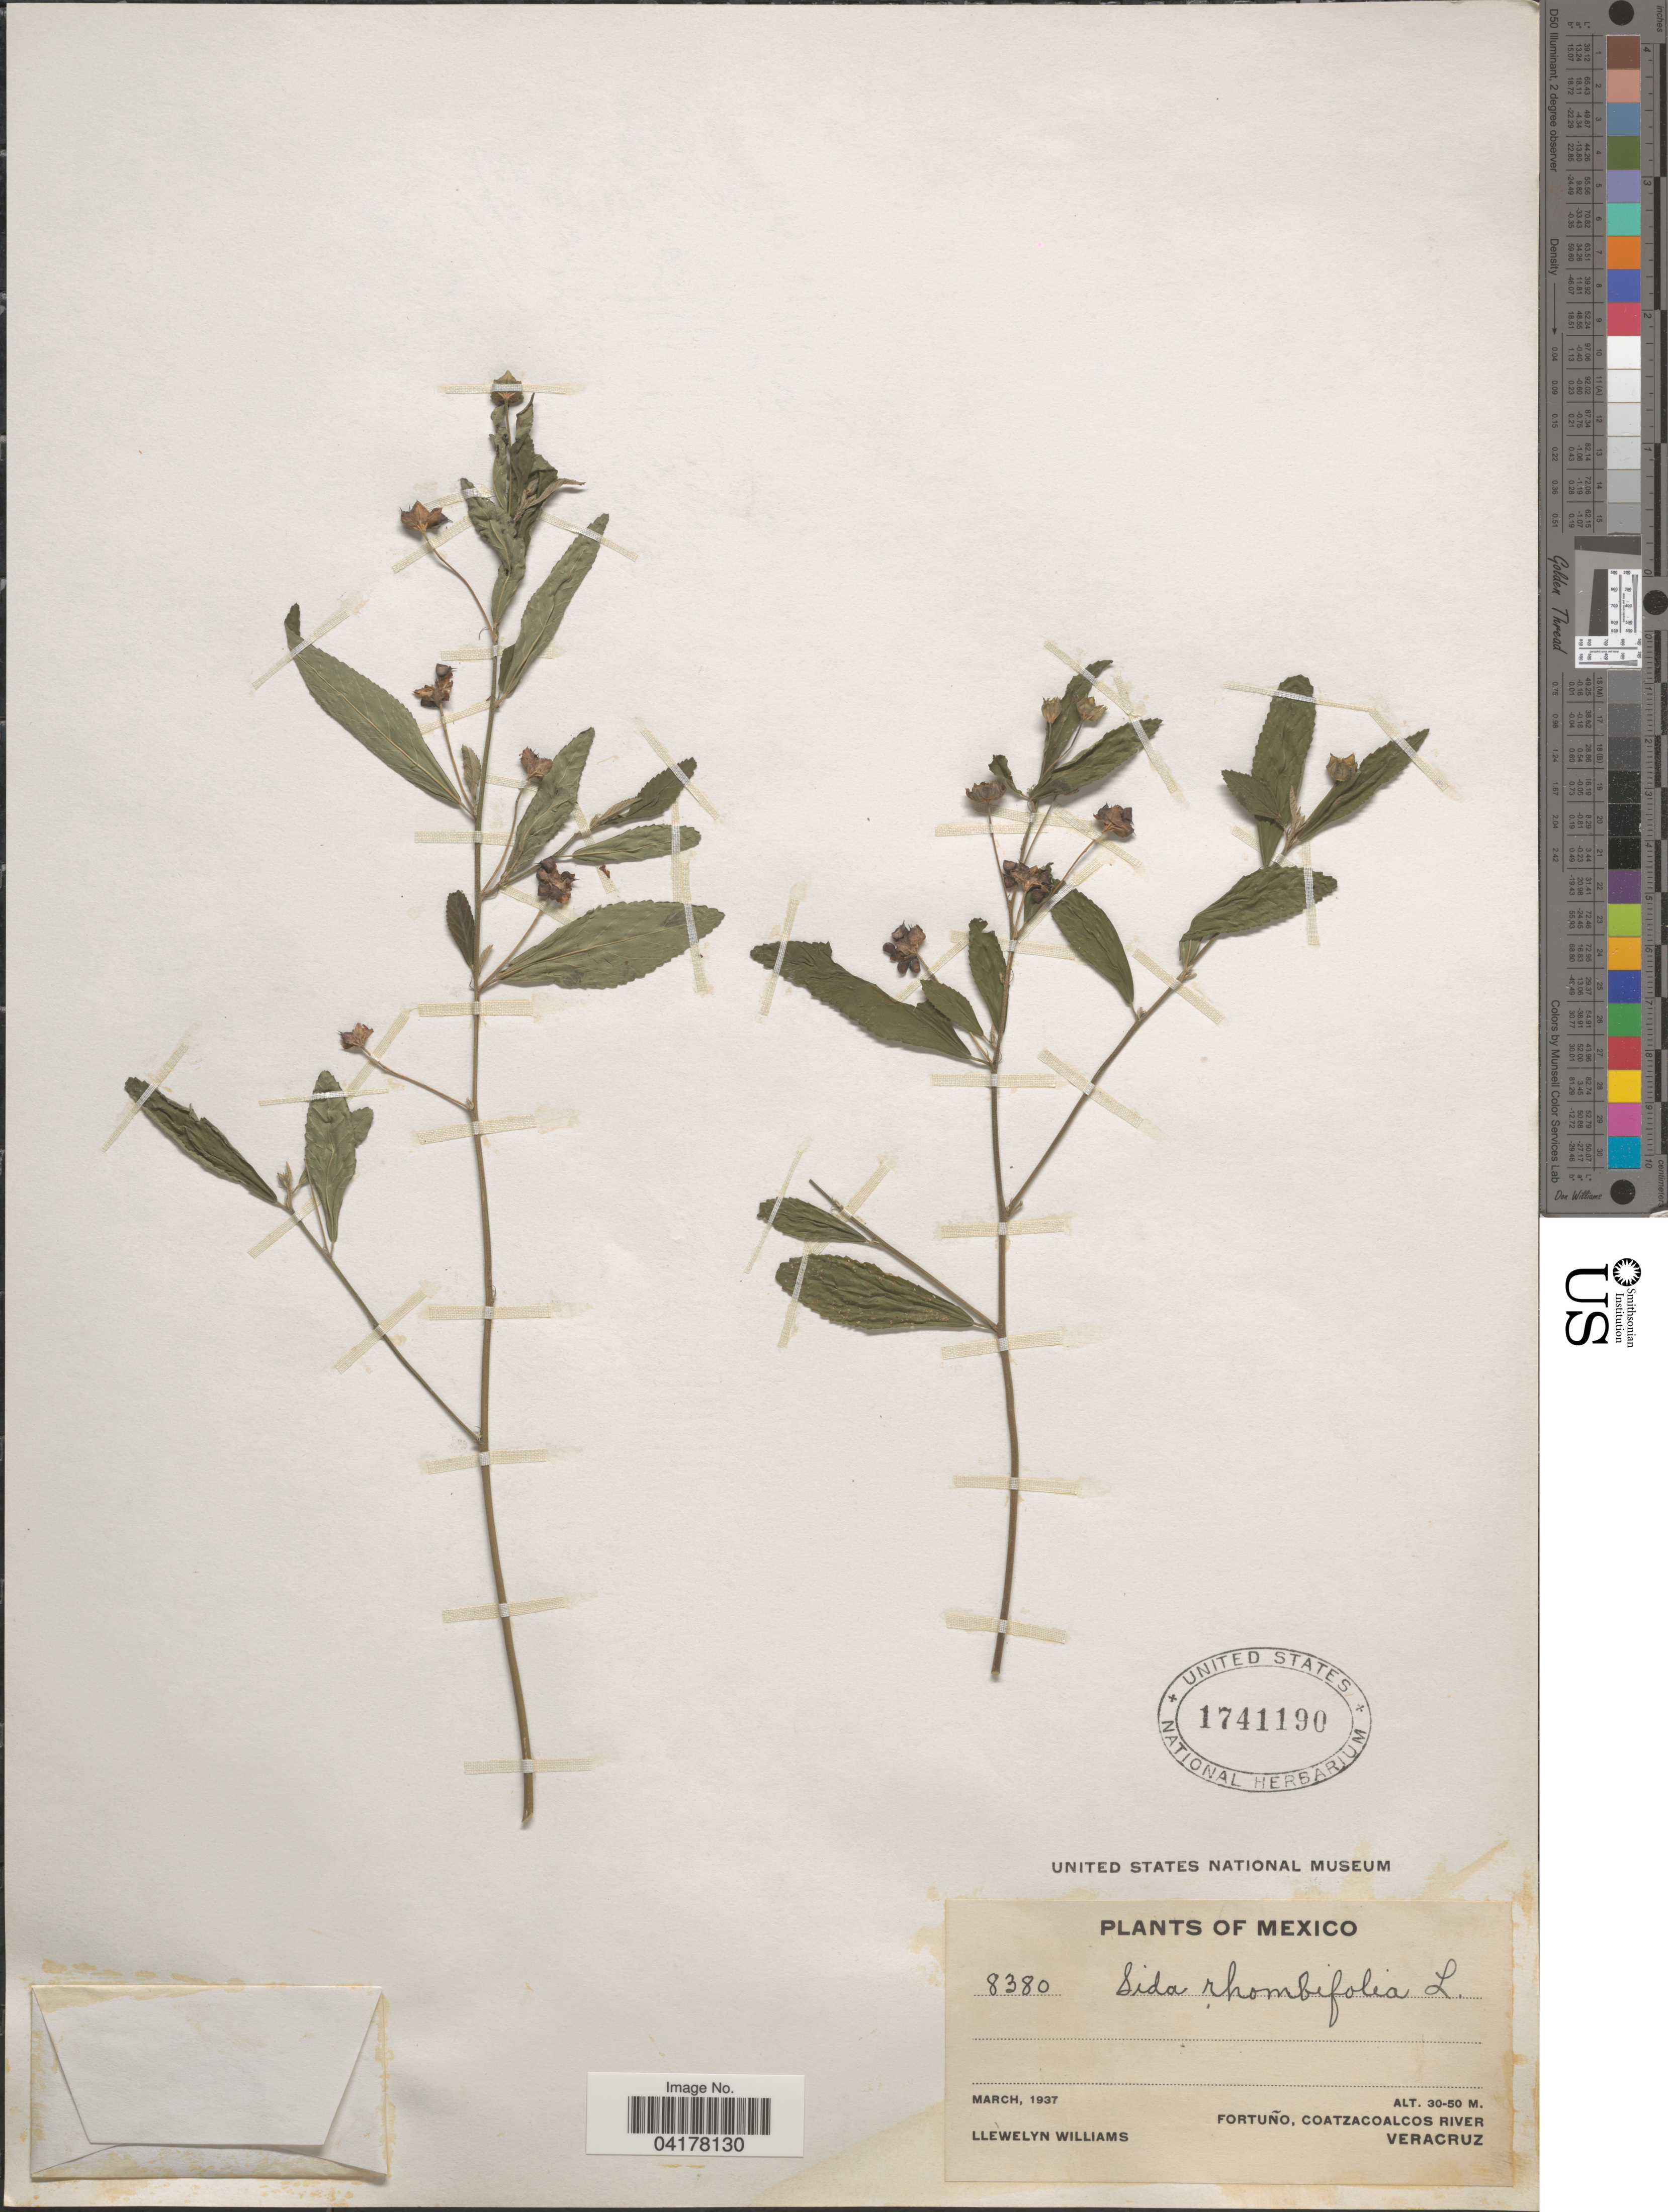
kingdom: Plantae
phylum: Tracheophyta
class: Magnoliopsida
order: Malvales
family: Malvaceae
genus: Sida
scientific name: Sida rhombifolia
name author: L.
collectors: Ll. Williams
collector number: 8380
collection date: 1937-03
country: Mexico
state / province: Veracruz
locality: Fortuño, Coatzacoalcos River. Veracruz.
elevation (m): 30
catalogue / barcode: US 1741190